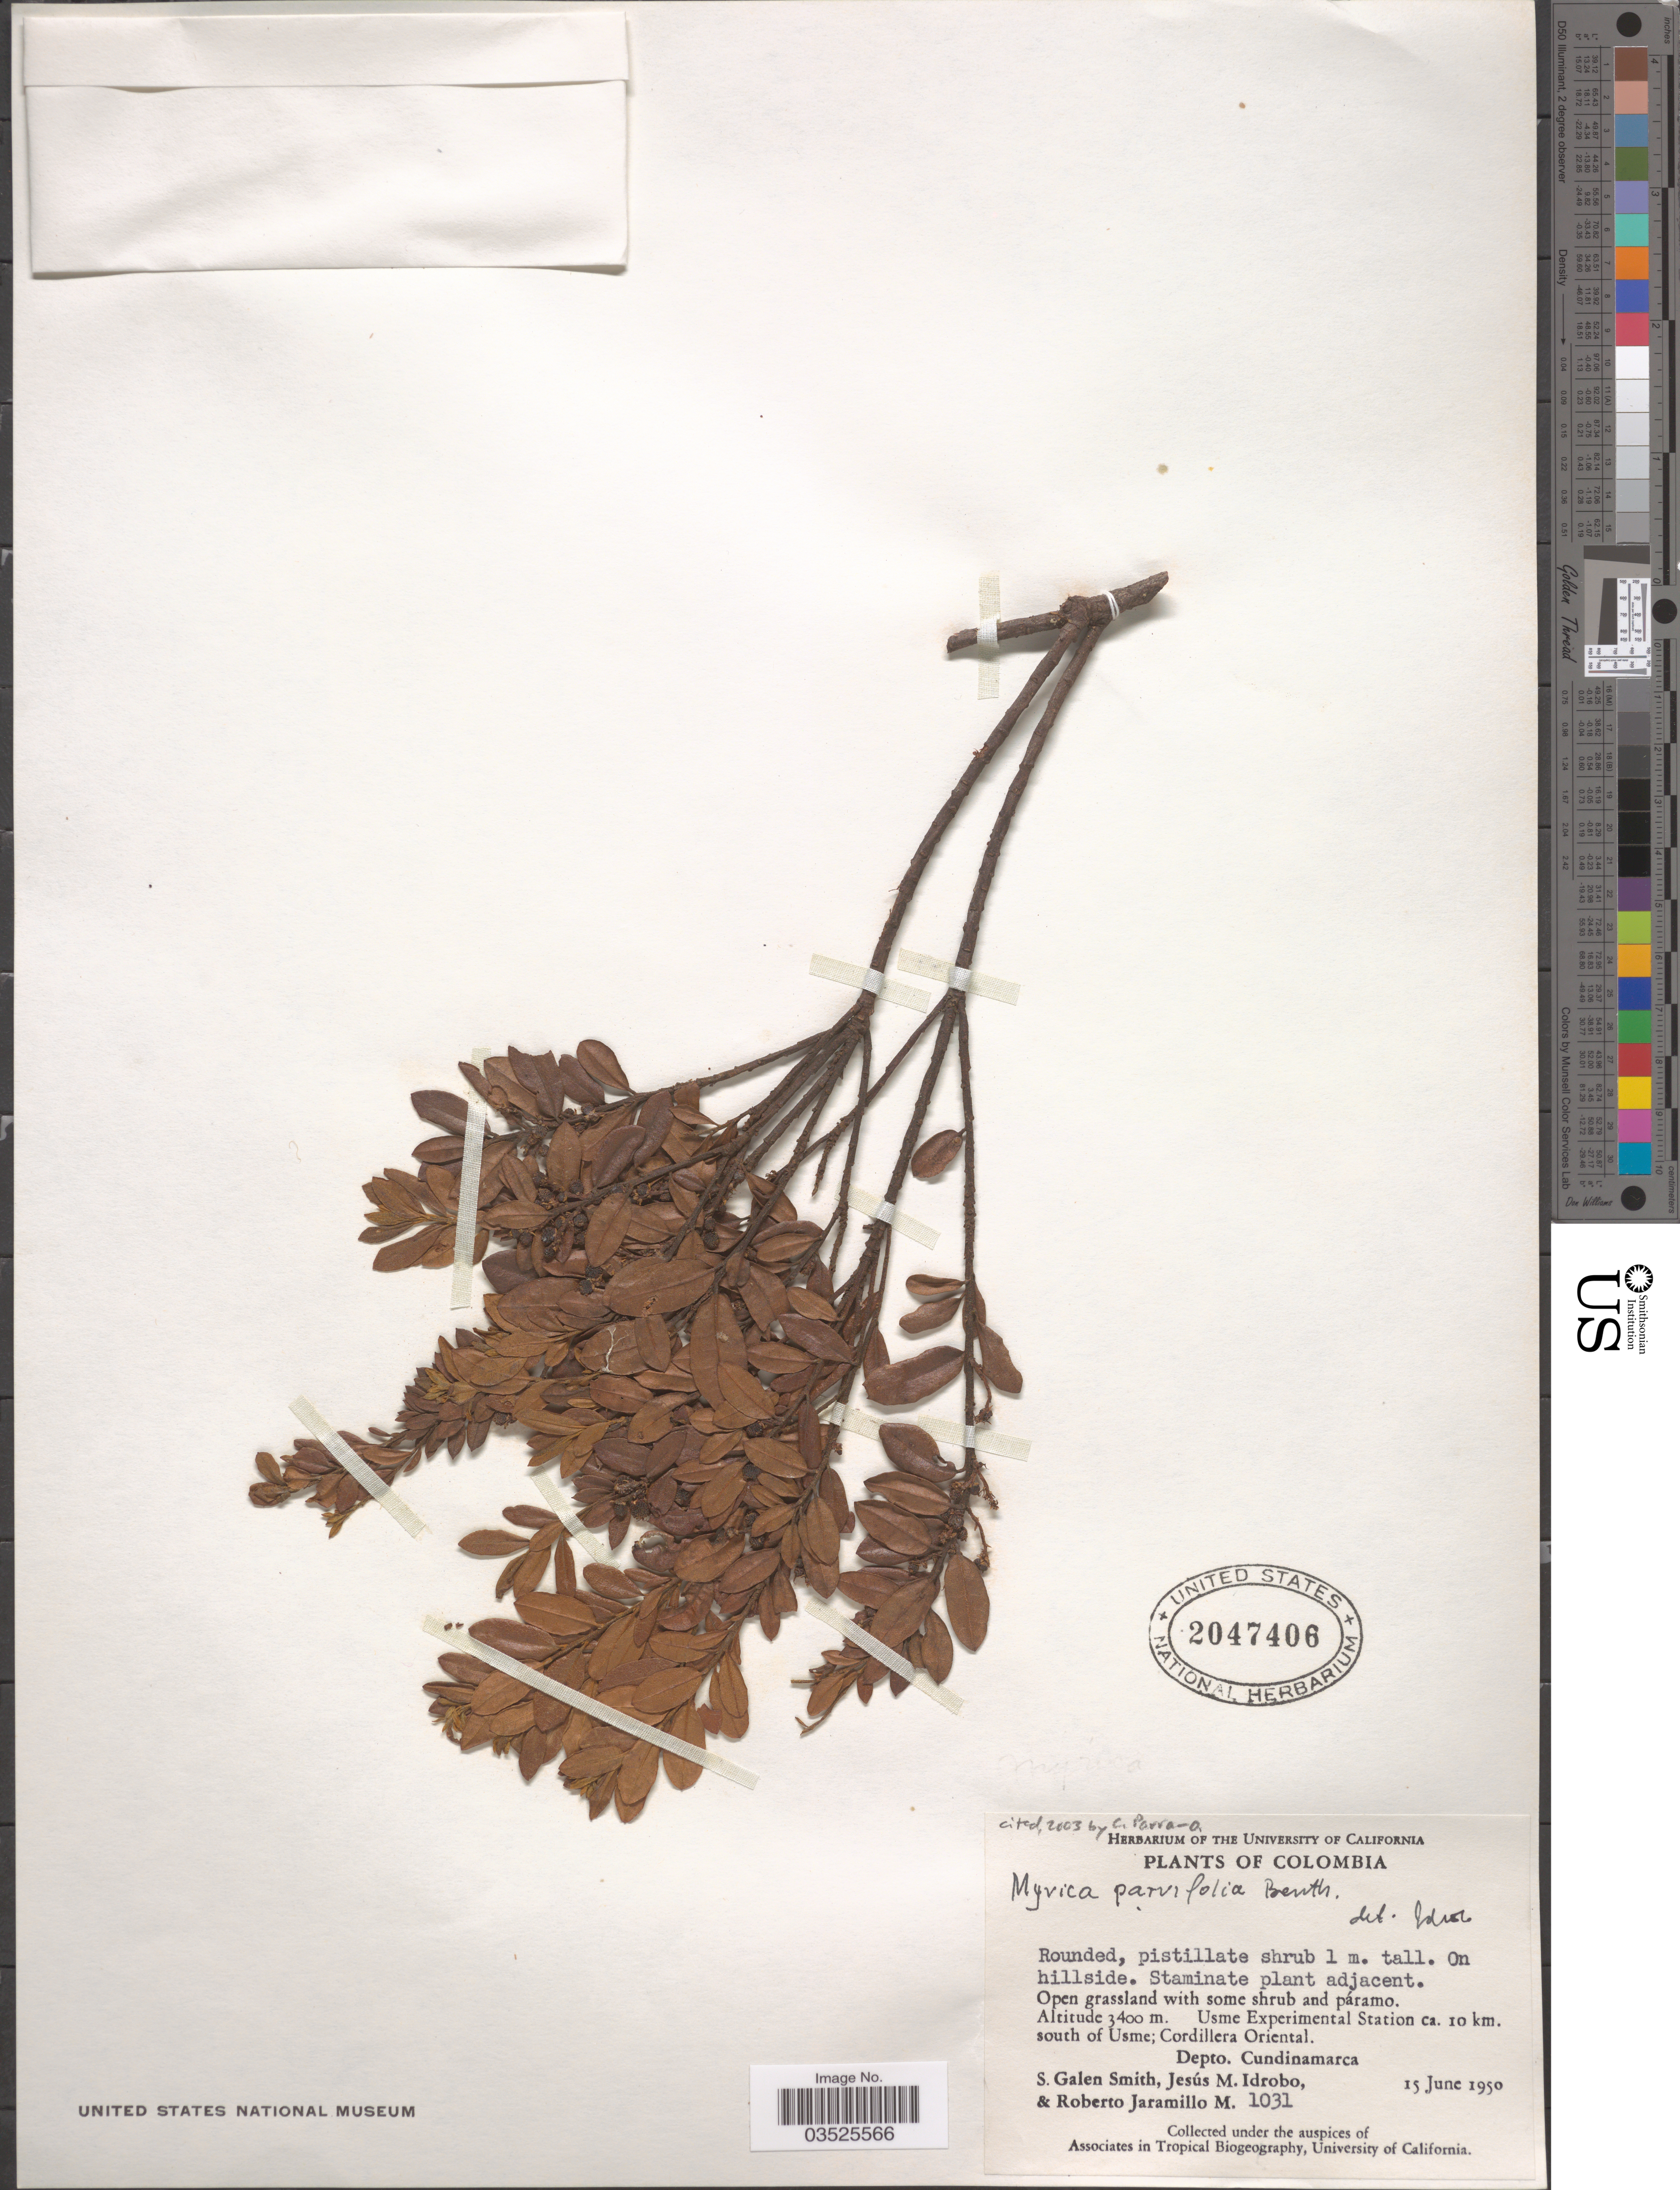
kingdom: Plantae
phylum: Tracheophyta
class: Magnoliopsida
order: Fagales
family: Myricaceae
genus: Morella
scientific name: Morella parvifolia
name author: (Benth.) Parra-Os.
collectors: S. G. Smith, J. M. Idrobo & R. Jaramillo M.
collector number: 1031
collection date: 1950-06-15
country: Colombia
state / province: Cundinamarca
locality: Usme Experimental Station ca. 10 km. south of Usme; Cordillera Oriental. Depto. Cundinamarca.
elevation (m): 3400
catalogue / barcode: US 2047406